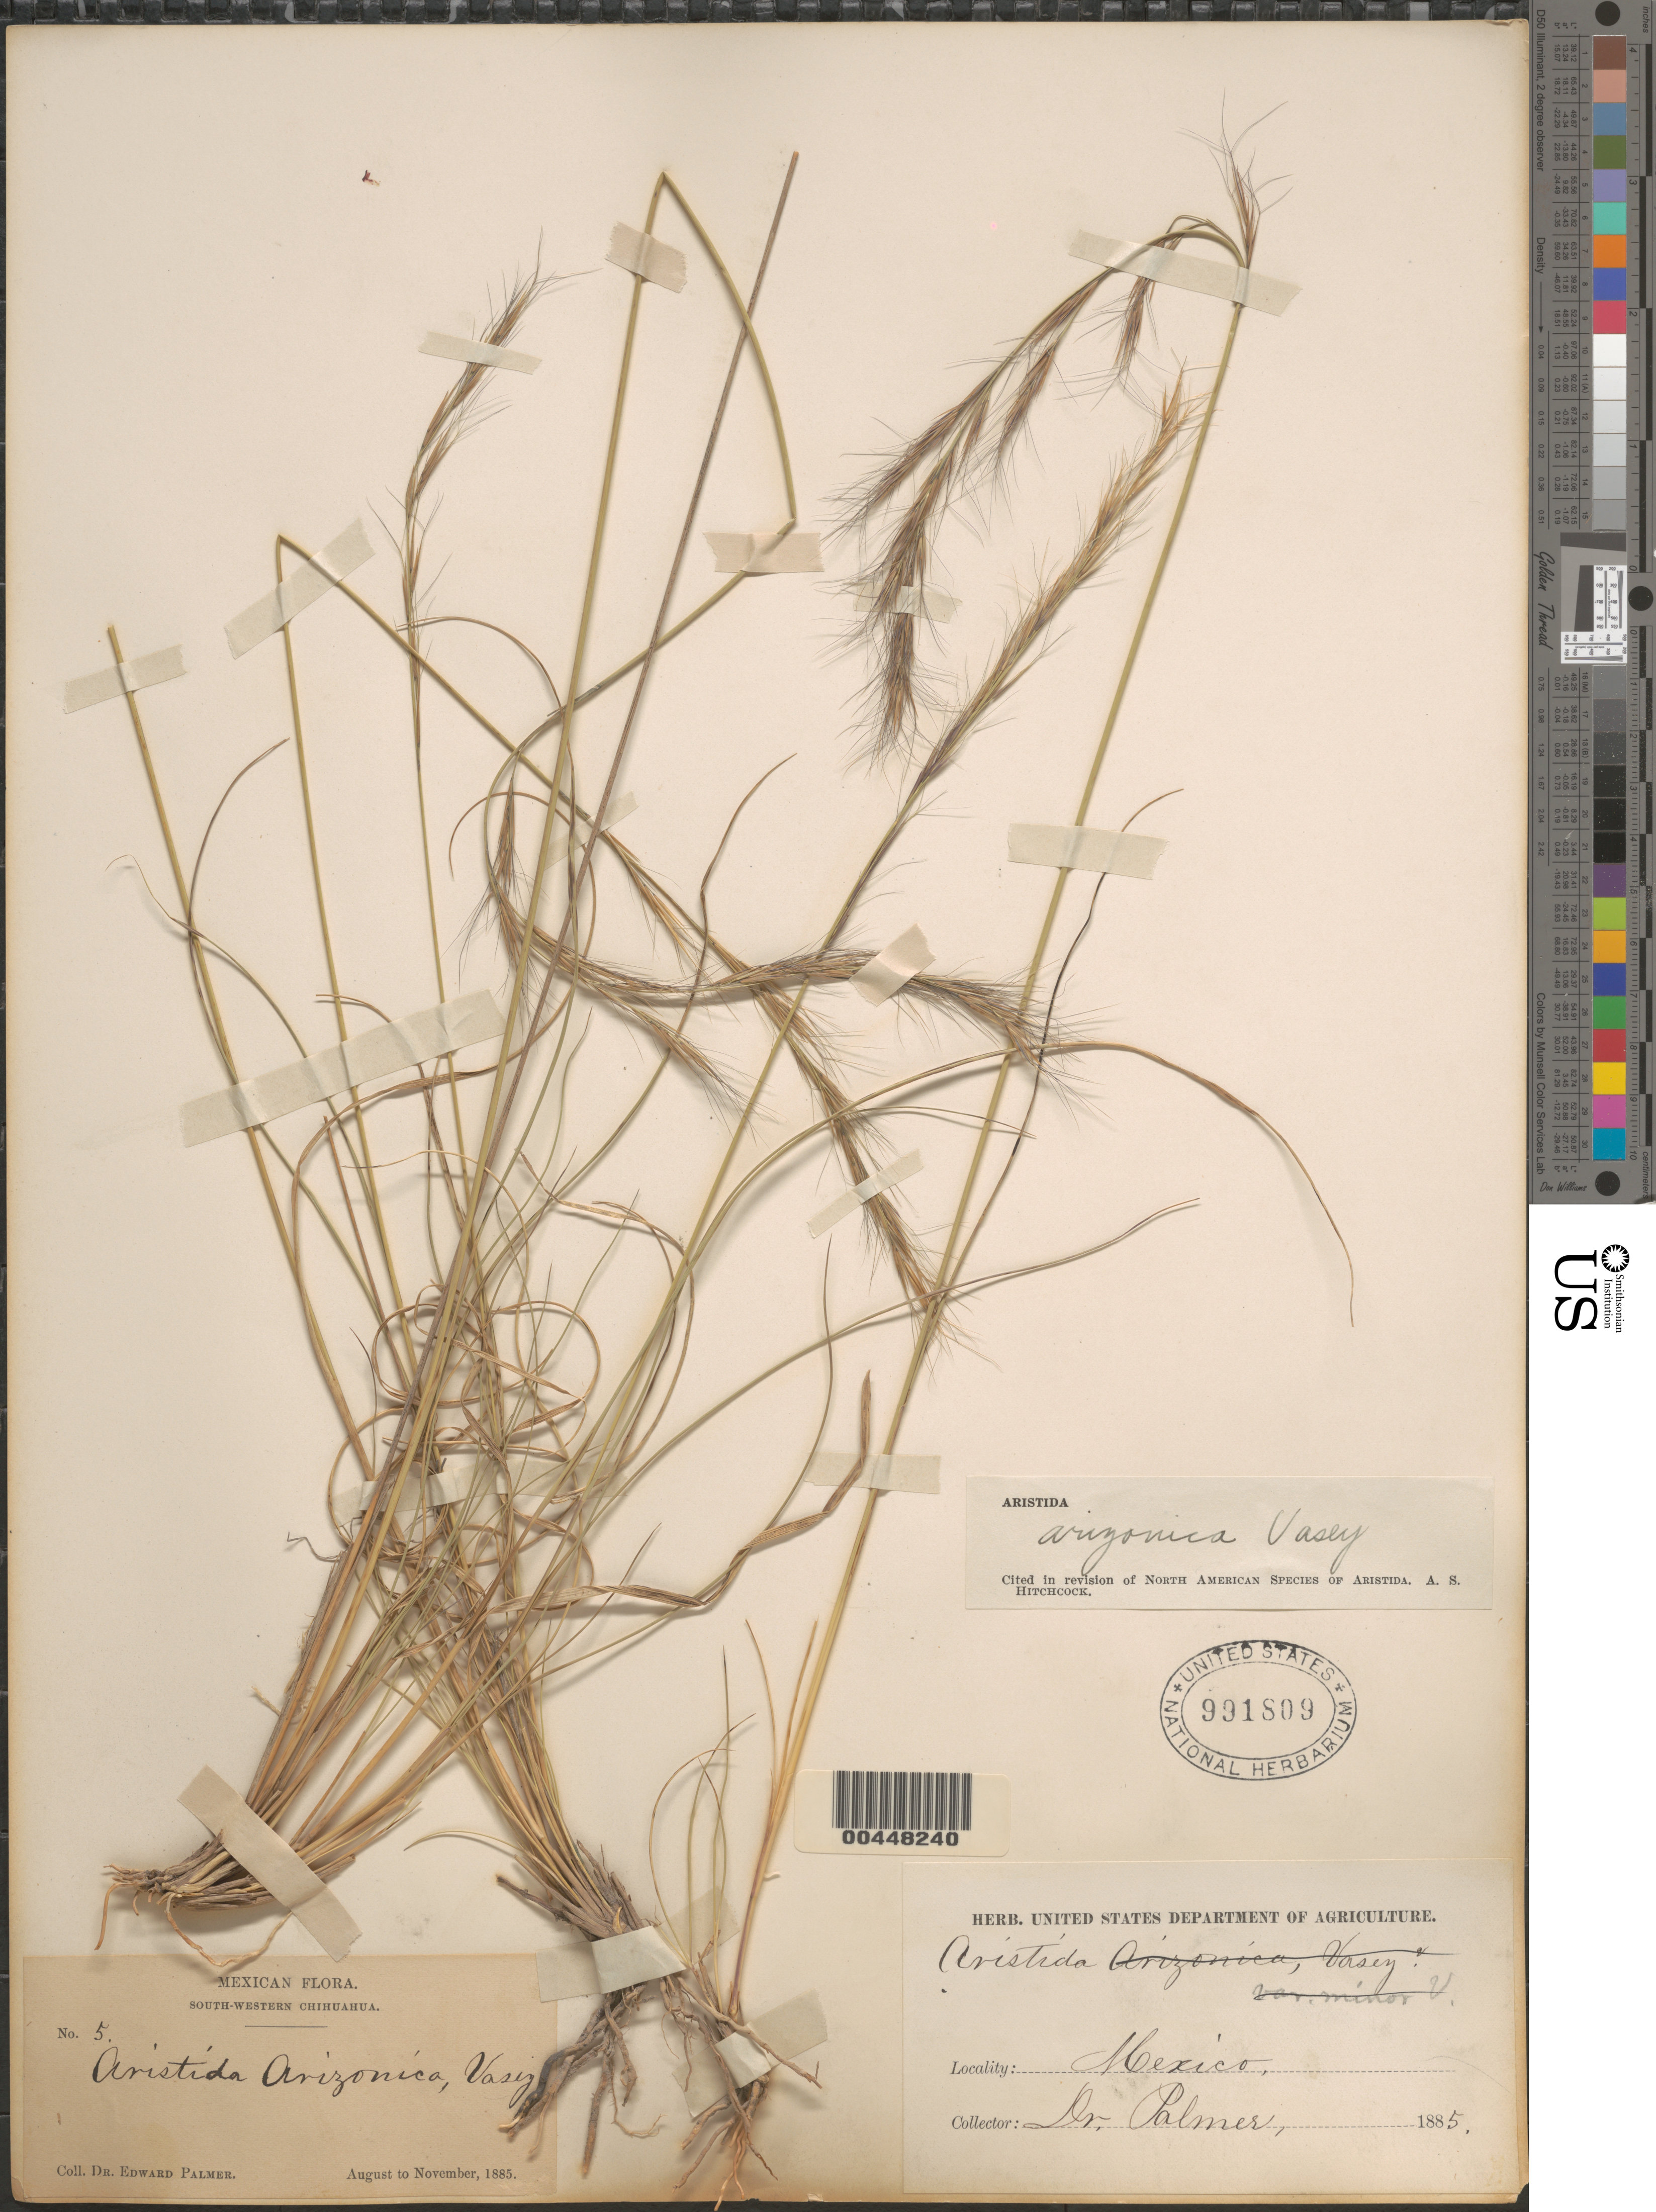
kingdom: Plantae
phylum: Tracheophyta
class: Liliopsida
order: Poales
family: Poaceae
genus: Aristida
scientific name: Aristida appressa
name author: Vasey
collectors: E. Palmer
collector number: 5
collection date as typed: Aug 1885 to Nov 1885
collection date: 1885-08/1885-11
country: Mexico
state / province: Chihuahua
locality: South-western Chihuahua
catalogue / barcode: US 991809